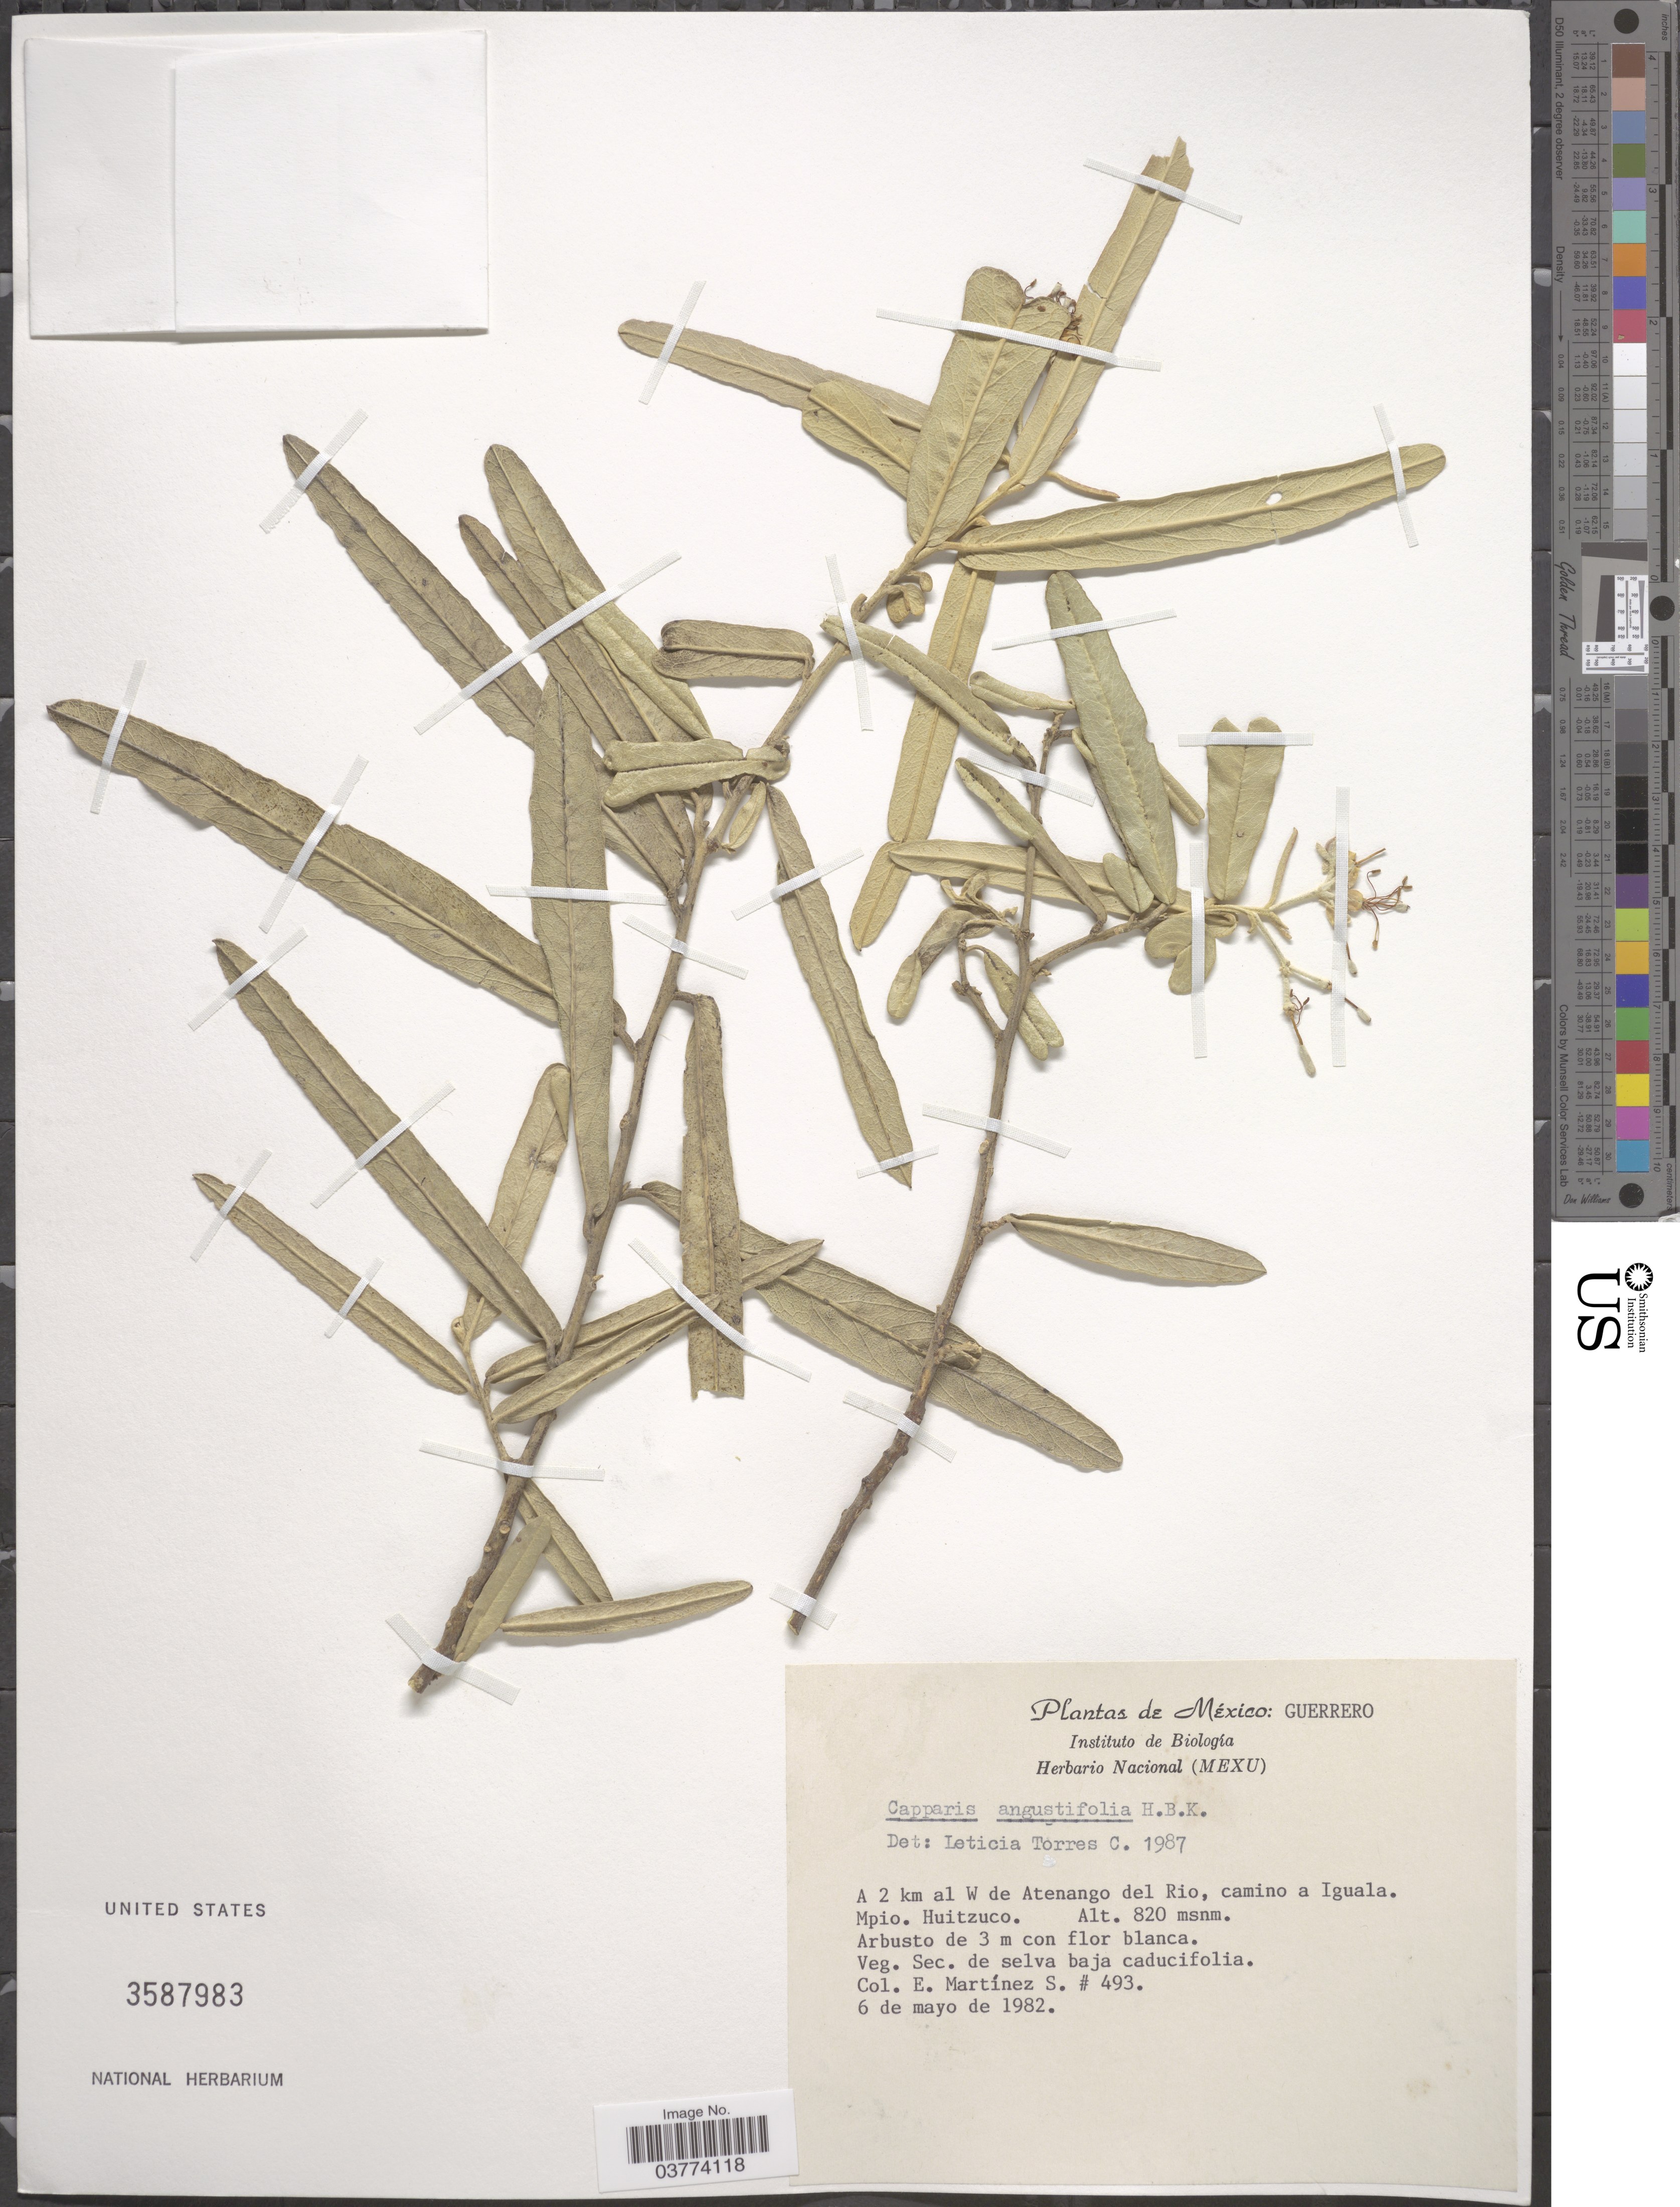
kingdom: Plantae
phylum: Tracheophyta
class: Magnoliopsida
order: Brassicales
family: Capparaceae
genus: Quadrella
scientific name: Quadrella angustifolia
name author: (Kunth) Iltis & Cornejo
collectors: E. M. Martínez S.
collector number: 493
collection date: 1982-05-06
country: Mexico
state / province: Guerrero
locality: A 2 km al W de Atenango del Rio, camino a Iguala. Mpio. Huitzuco.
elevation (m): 820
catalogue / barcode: US 3587983